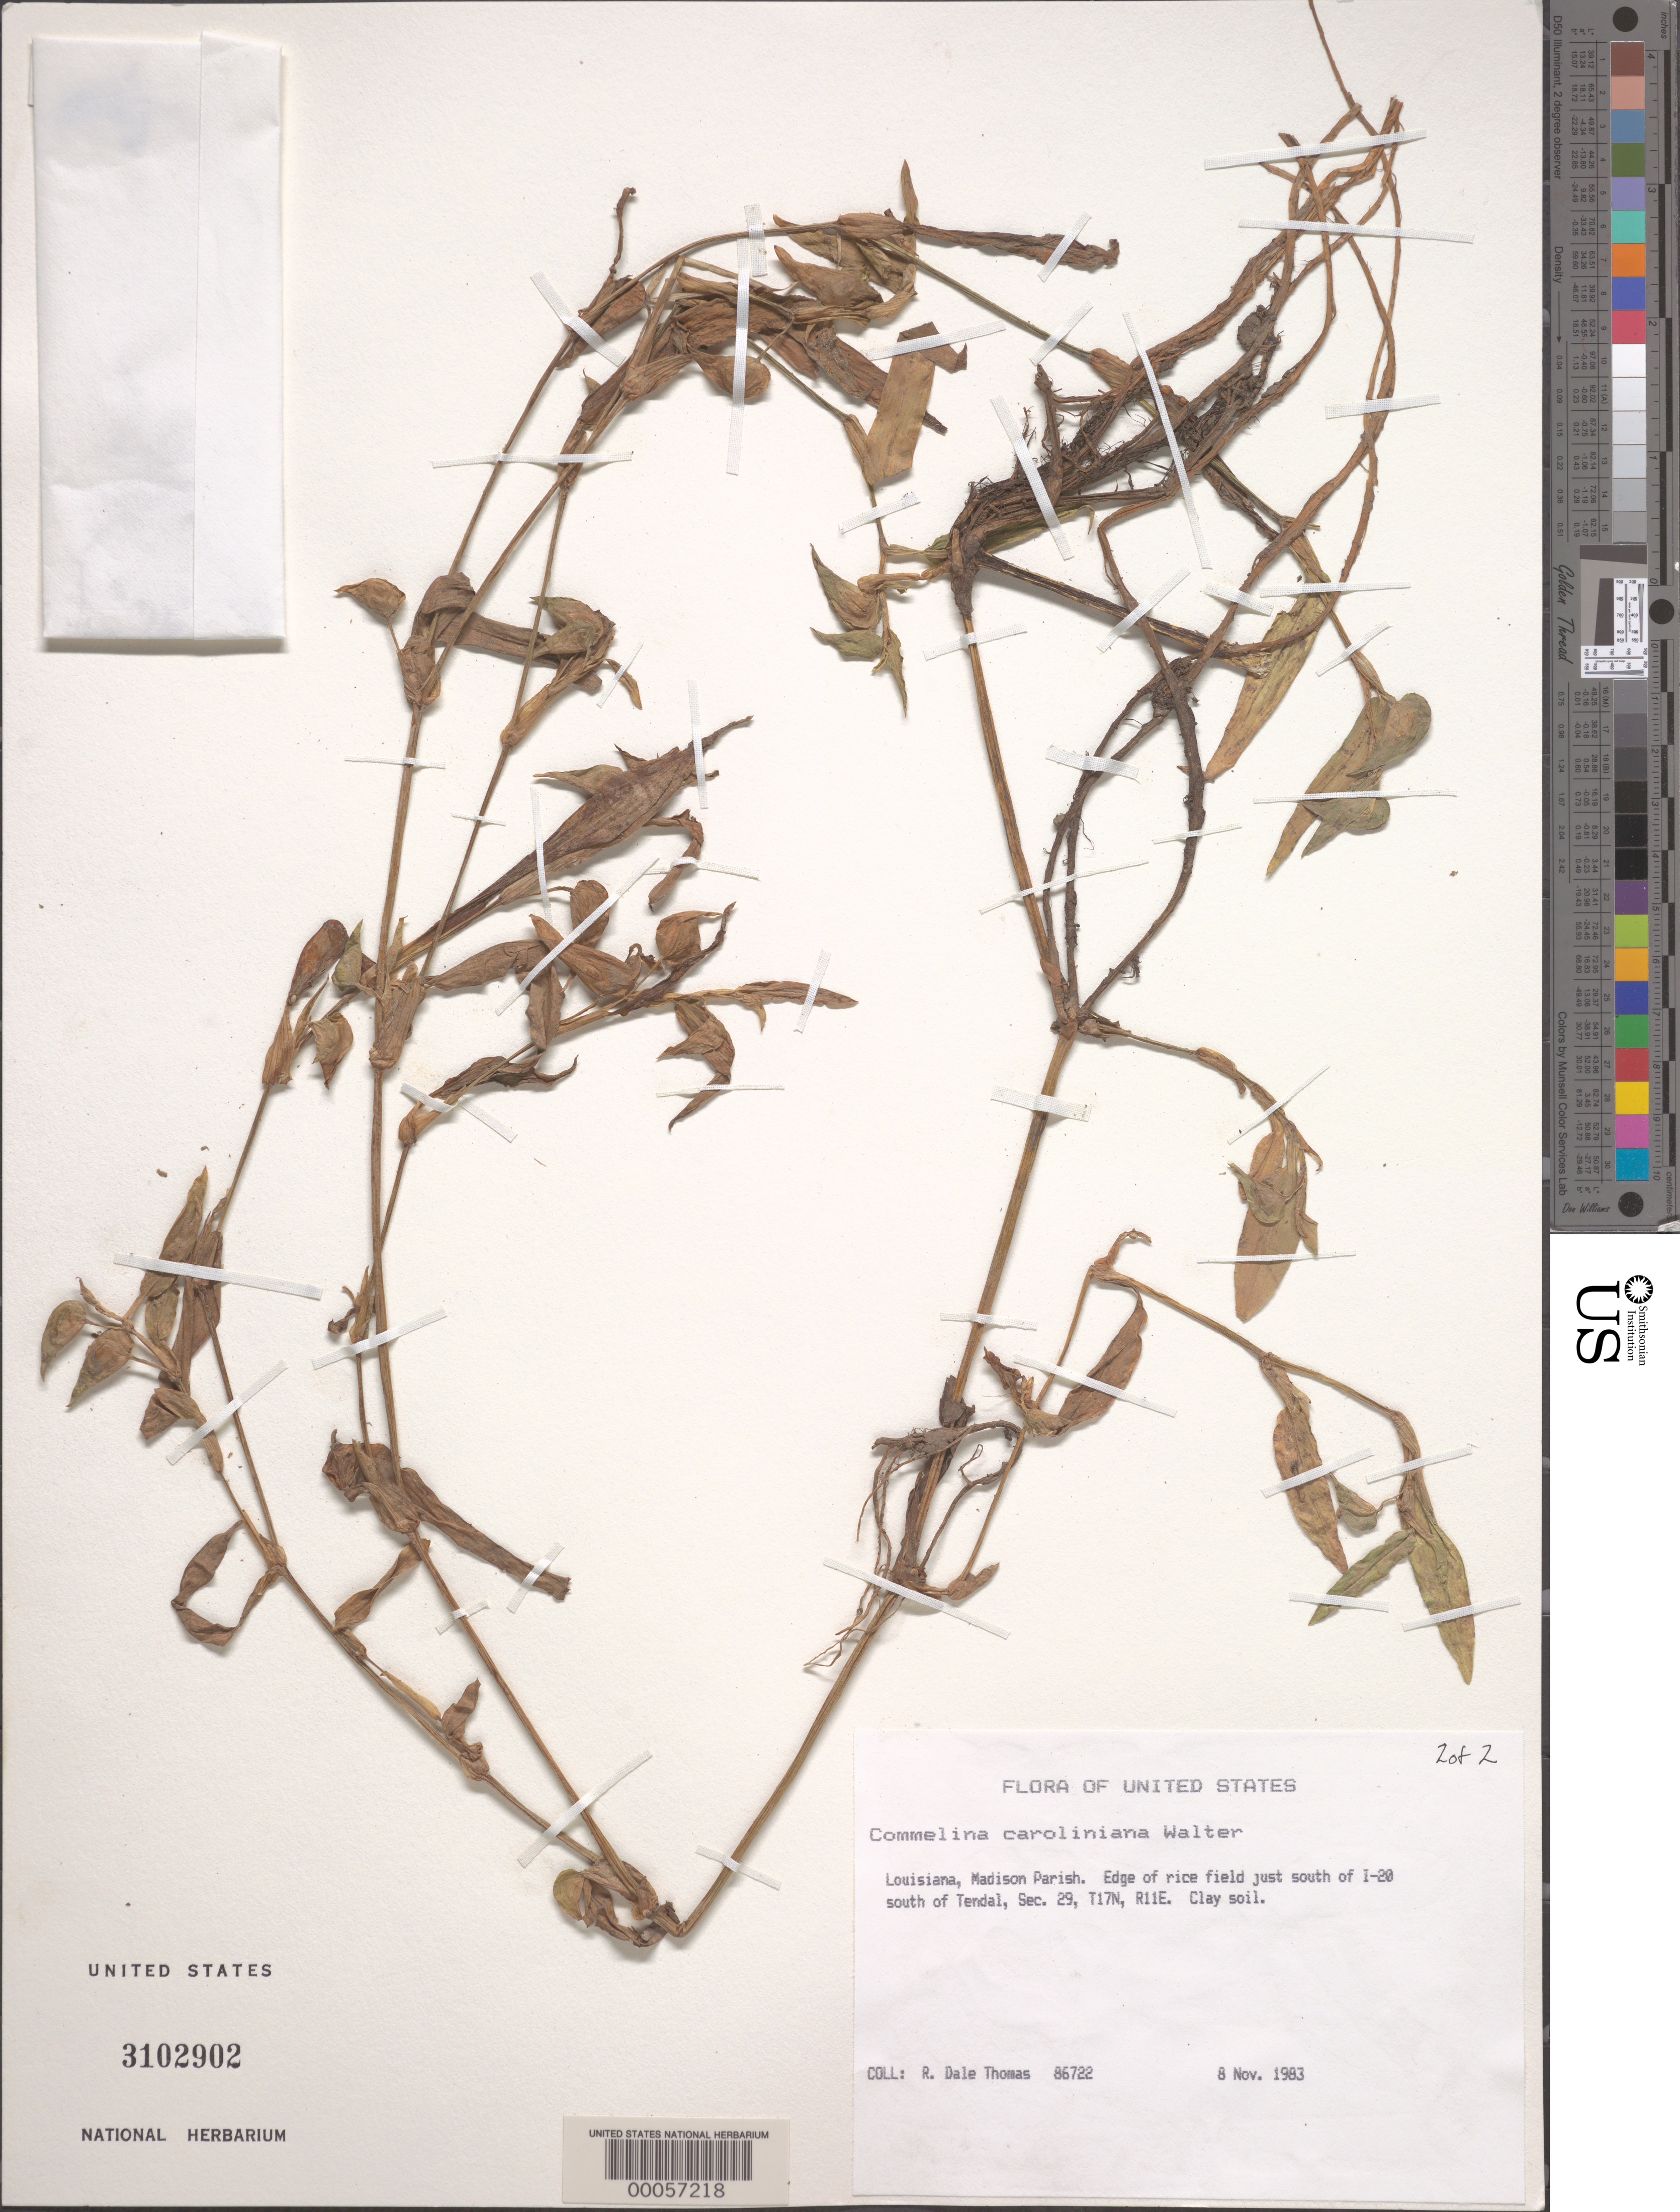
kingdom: Plantae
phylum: Tracheophyta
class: Liliopsida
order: Commelinales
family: Commelinaceae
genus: Commelina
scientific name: Commelina caroliniana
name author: Walter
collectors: R. Thomas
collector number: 86722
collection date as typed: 08 Nov 1983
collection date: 1983-11-08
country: United States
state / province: Louisiana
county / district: Madison Parish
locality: Just s of i-20 s of tendal; sec. 29, t17n, r11e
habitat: Edge of rice field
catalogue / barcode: US 3102902